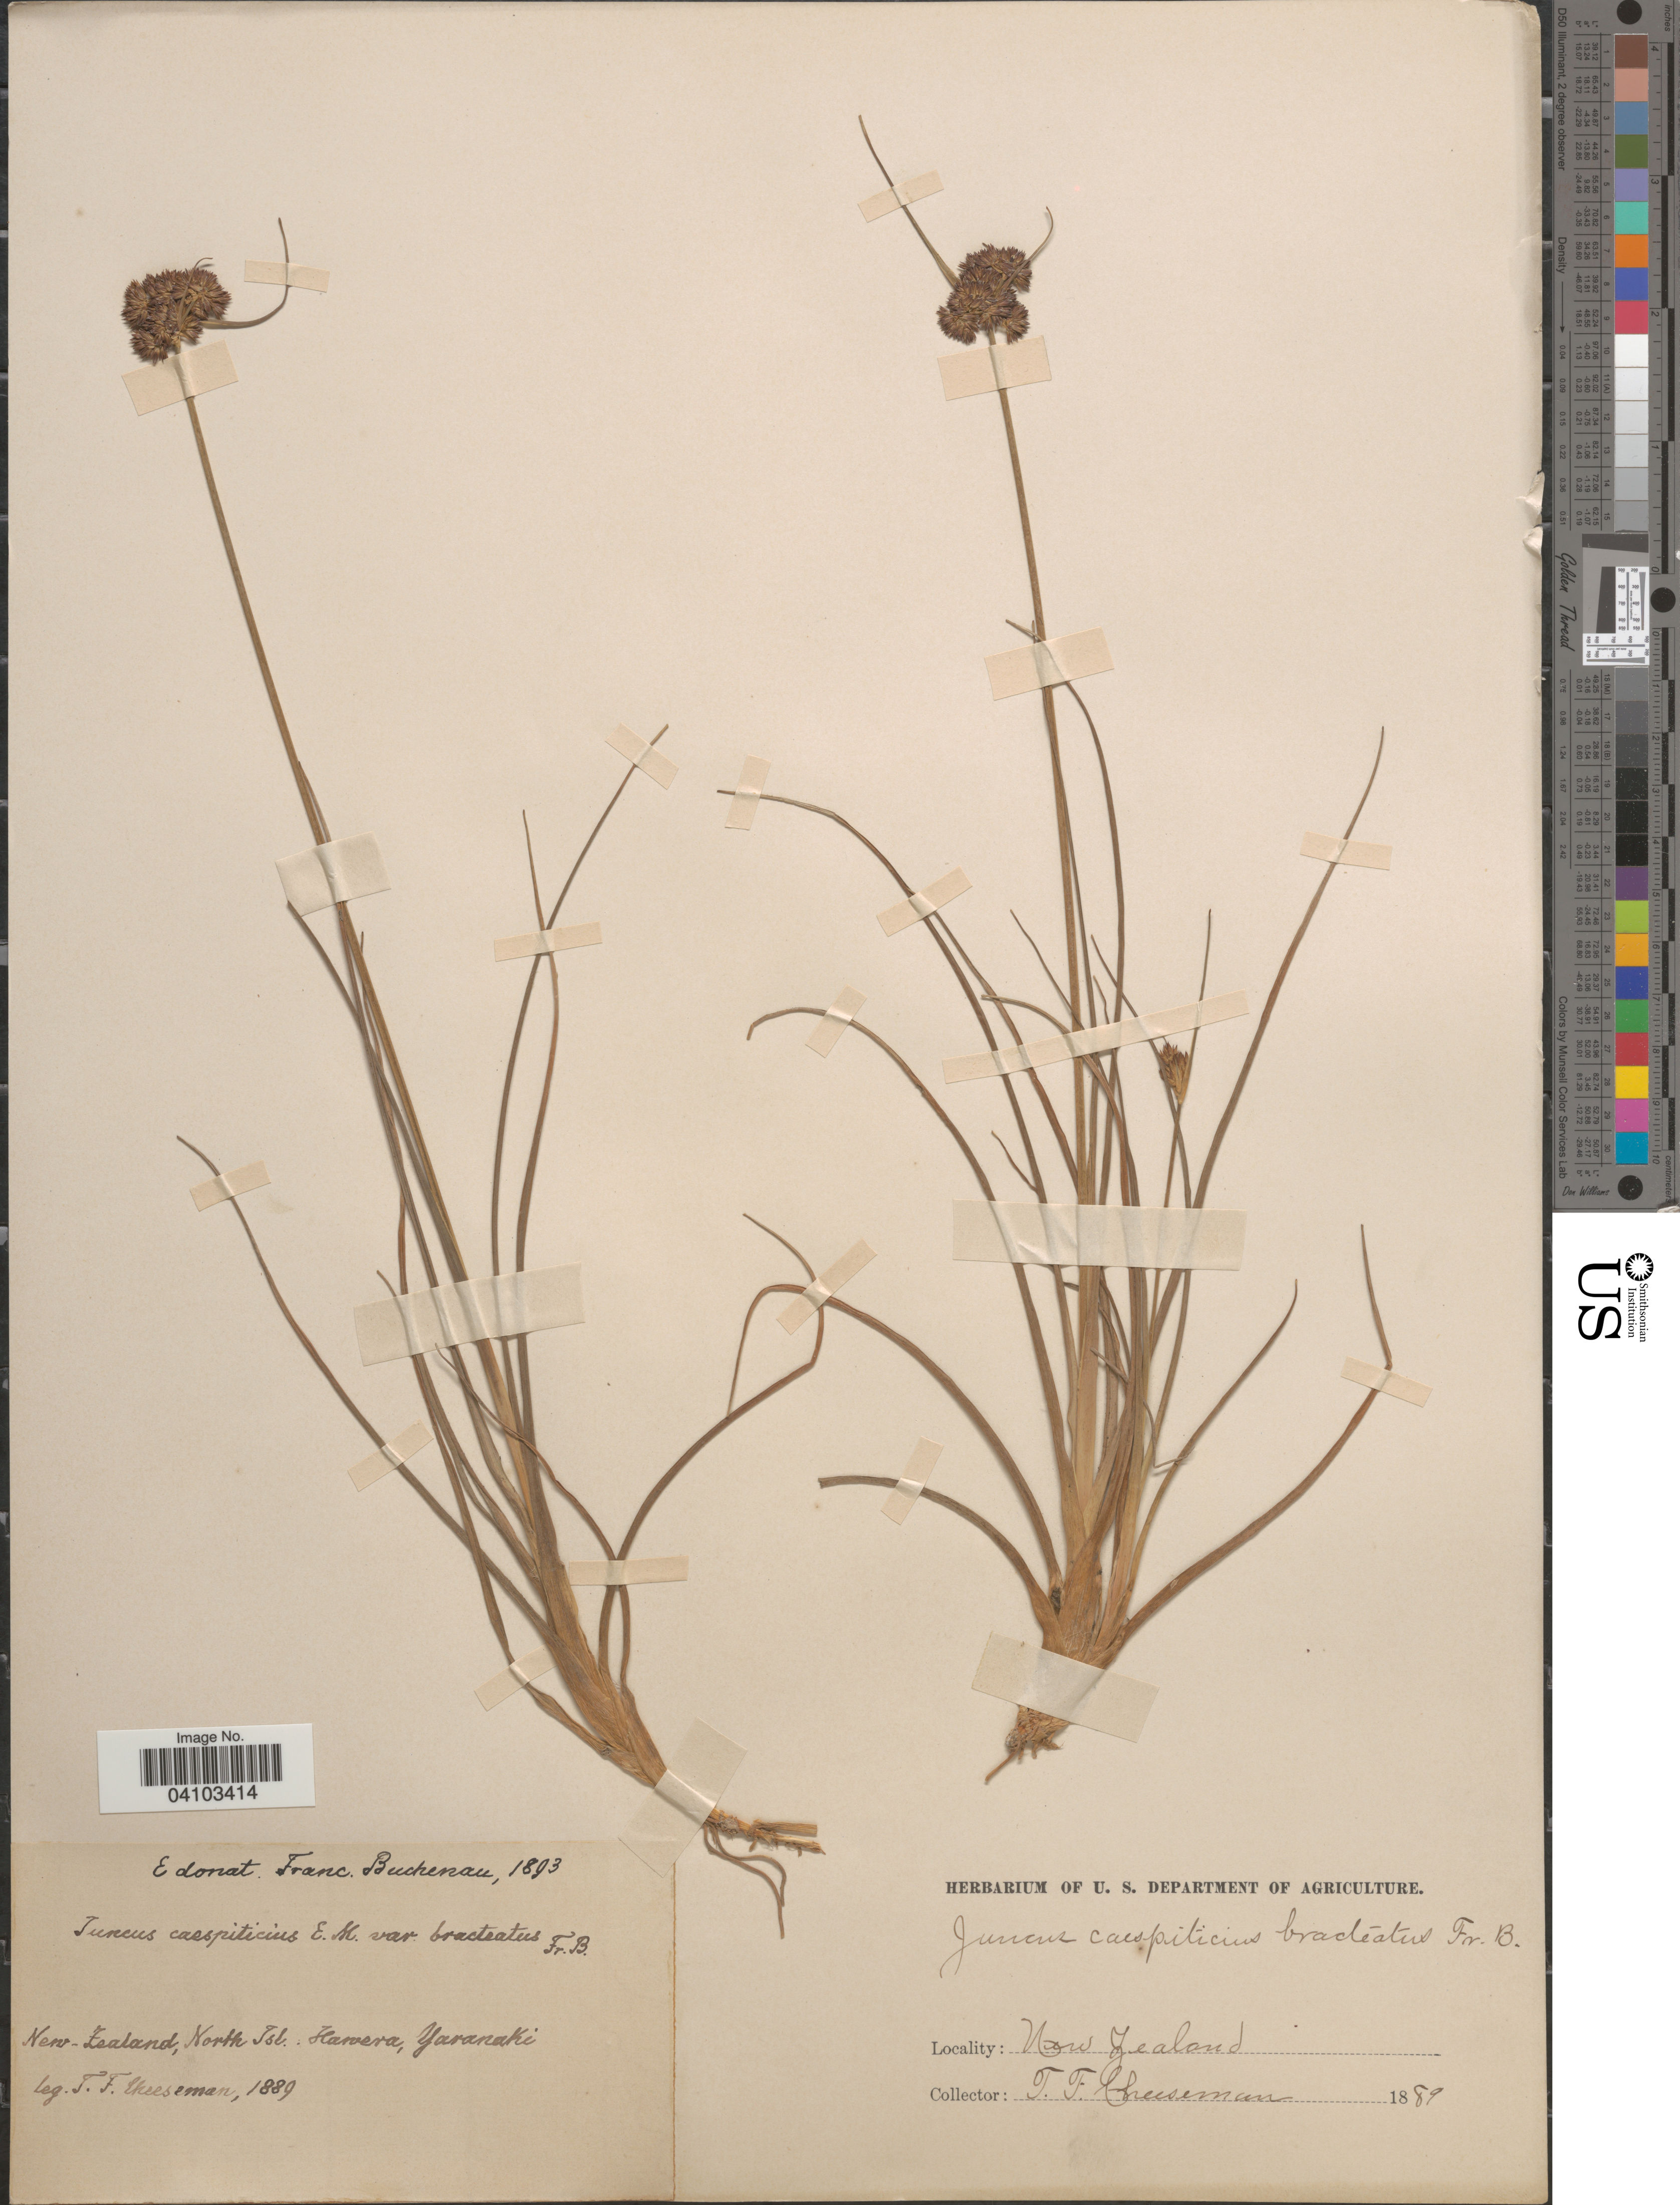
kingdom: Plantae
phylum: Tracheophyta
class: Liliopsida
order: Poales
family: Juncaceae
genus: Juncus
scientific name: Juncus caespiticius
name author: E. Mey.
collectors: T. F. Cheeseman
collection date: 1889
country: New Zealand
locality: North Isl. : Harvera [interpreted], Yaranaki.